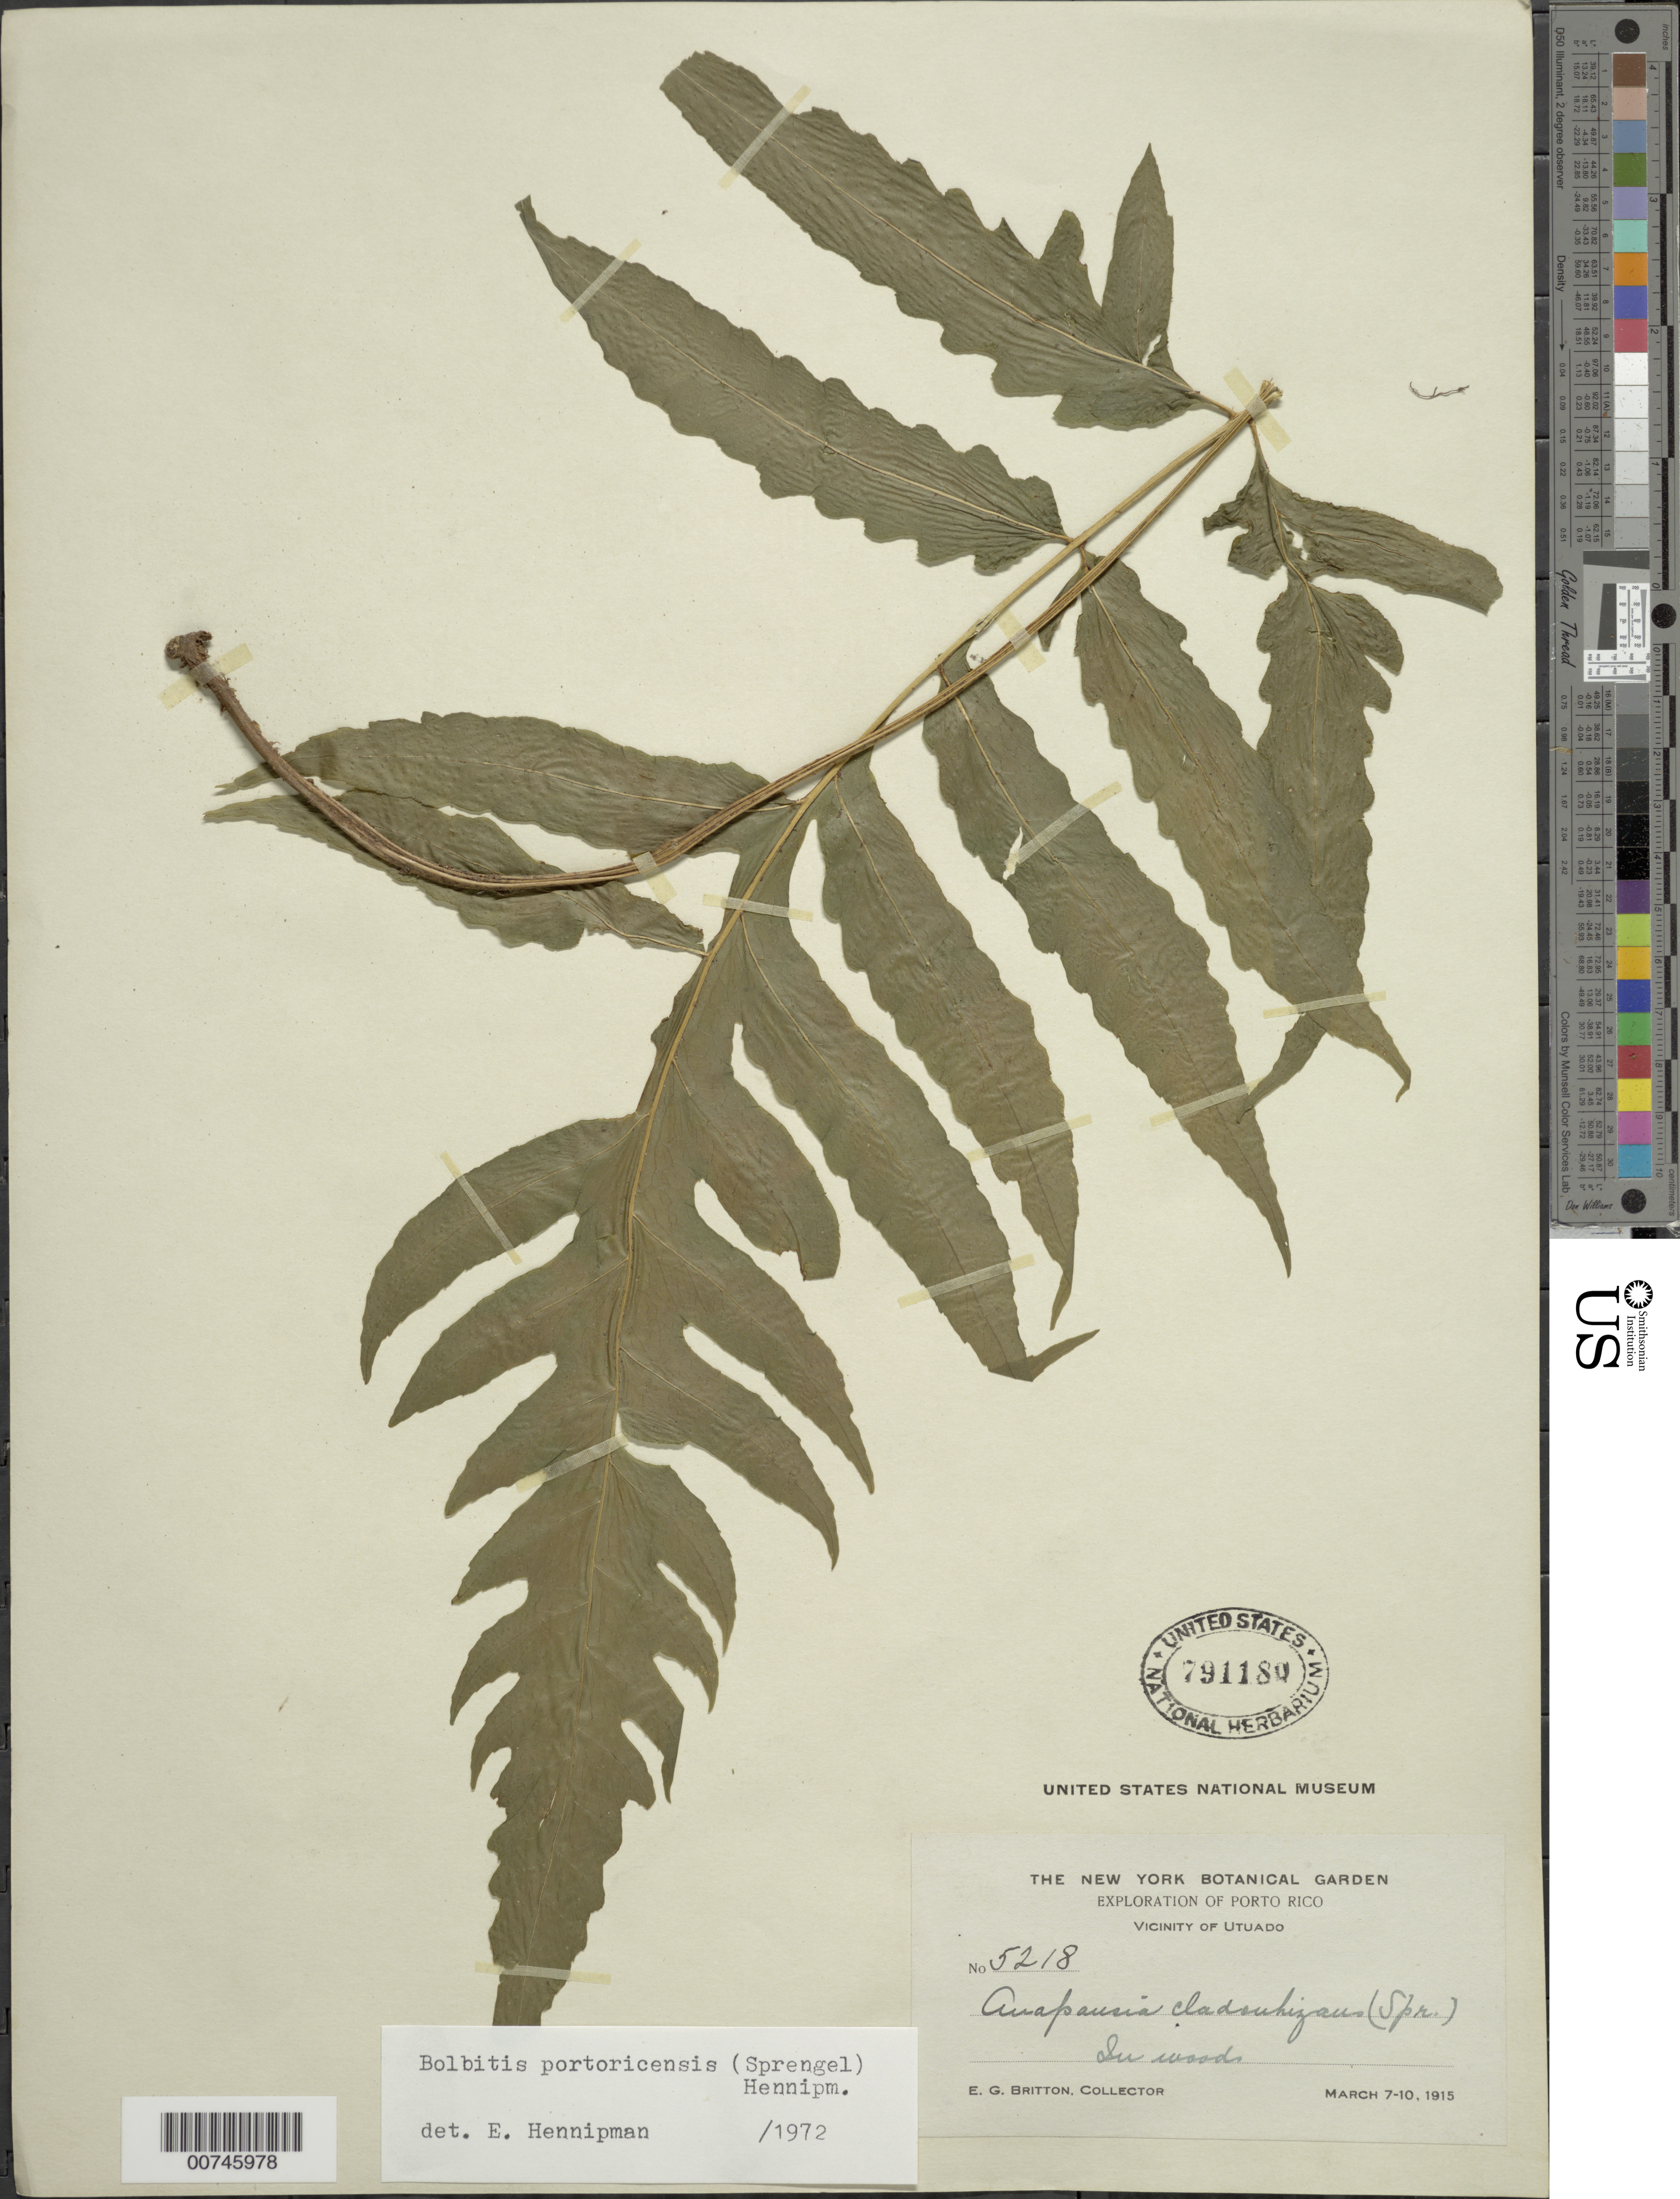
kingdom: Plantae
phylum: Tracheophyta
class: Polypodiopsida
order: Polypodiales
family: Dryopteridaceae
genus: Bolbitis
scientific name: Bolbitis portoricensis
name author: (Spreng.) Hennipman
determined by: Hennipman, E.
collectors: N. Britton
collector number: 5218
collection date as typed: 07 Mar 1915 to 10 Mar 1915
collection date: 1915-03-07/1915-03-10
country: Puerto Rico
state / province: Utuado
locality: Vicinity of Utuado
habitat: In woods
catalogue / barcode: US 791180